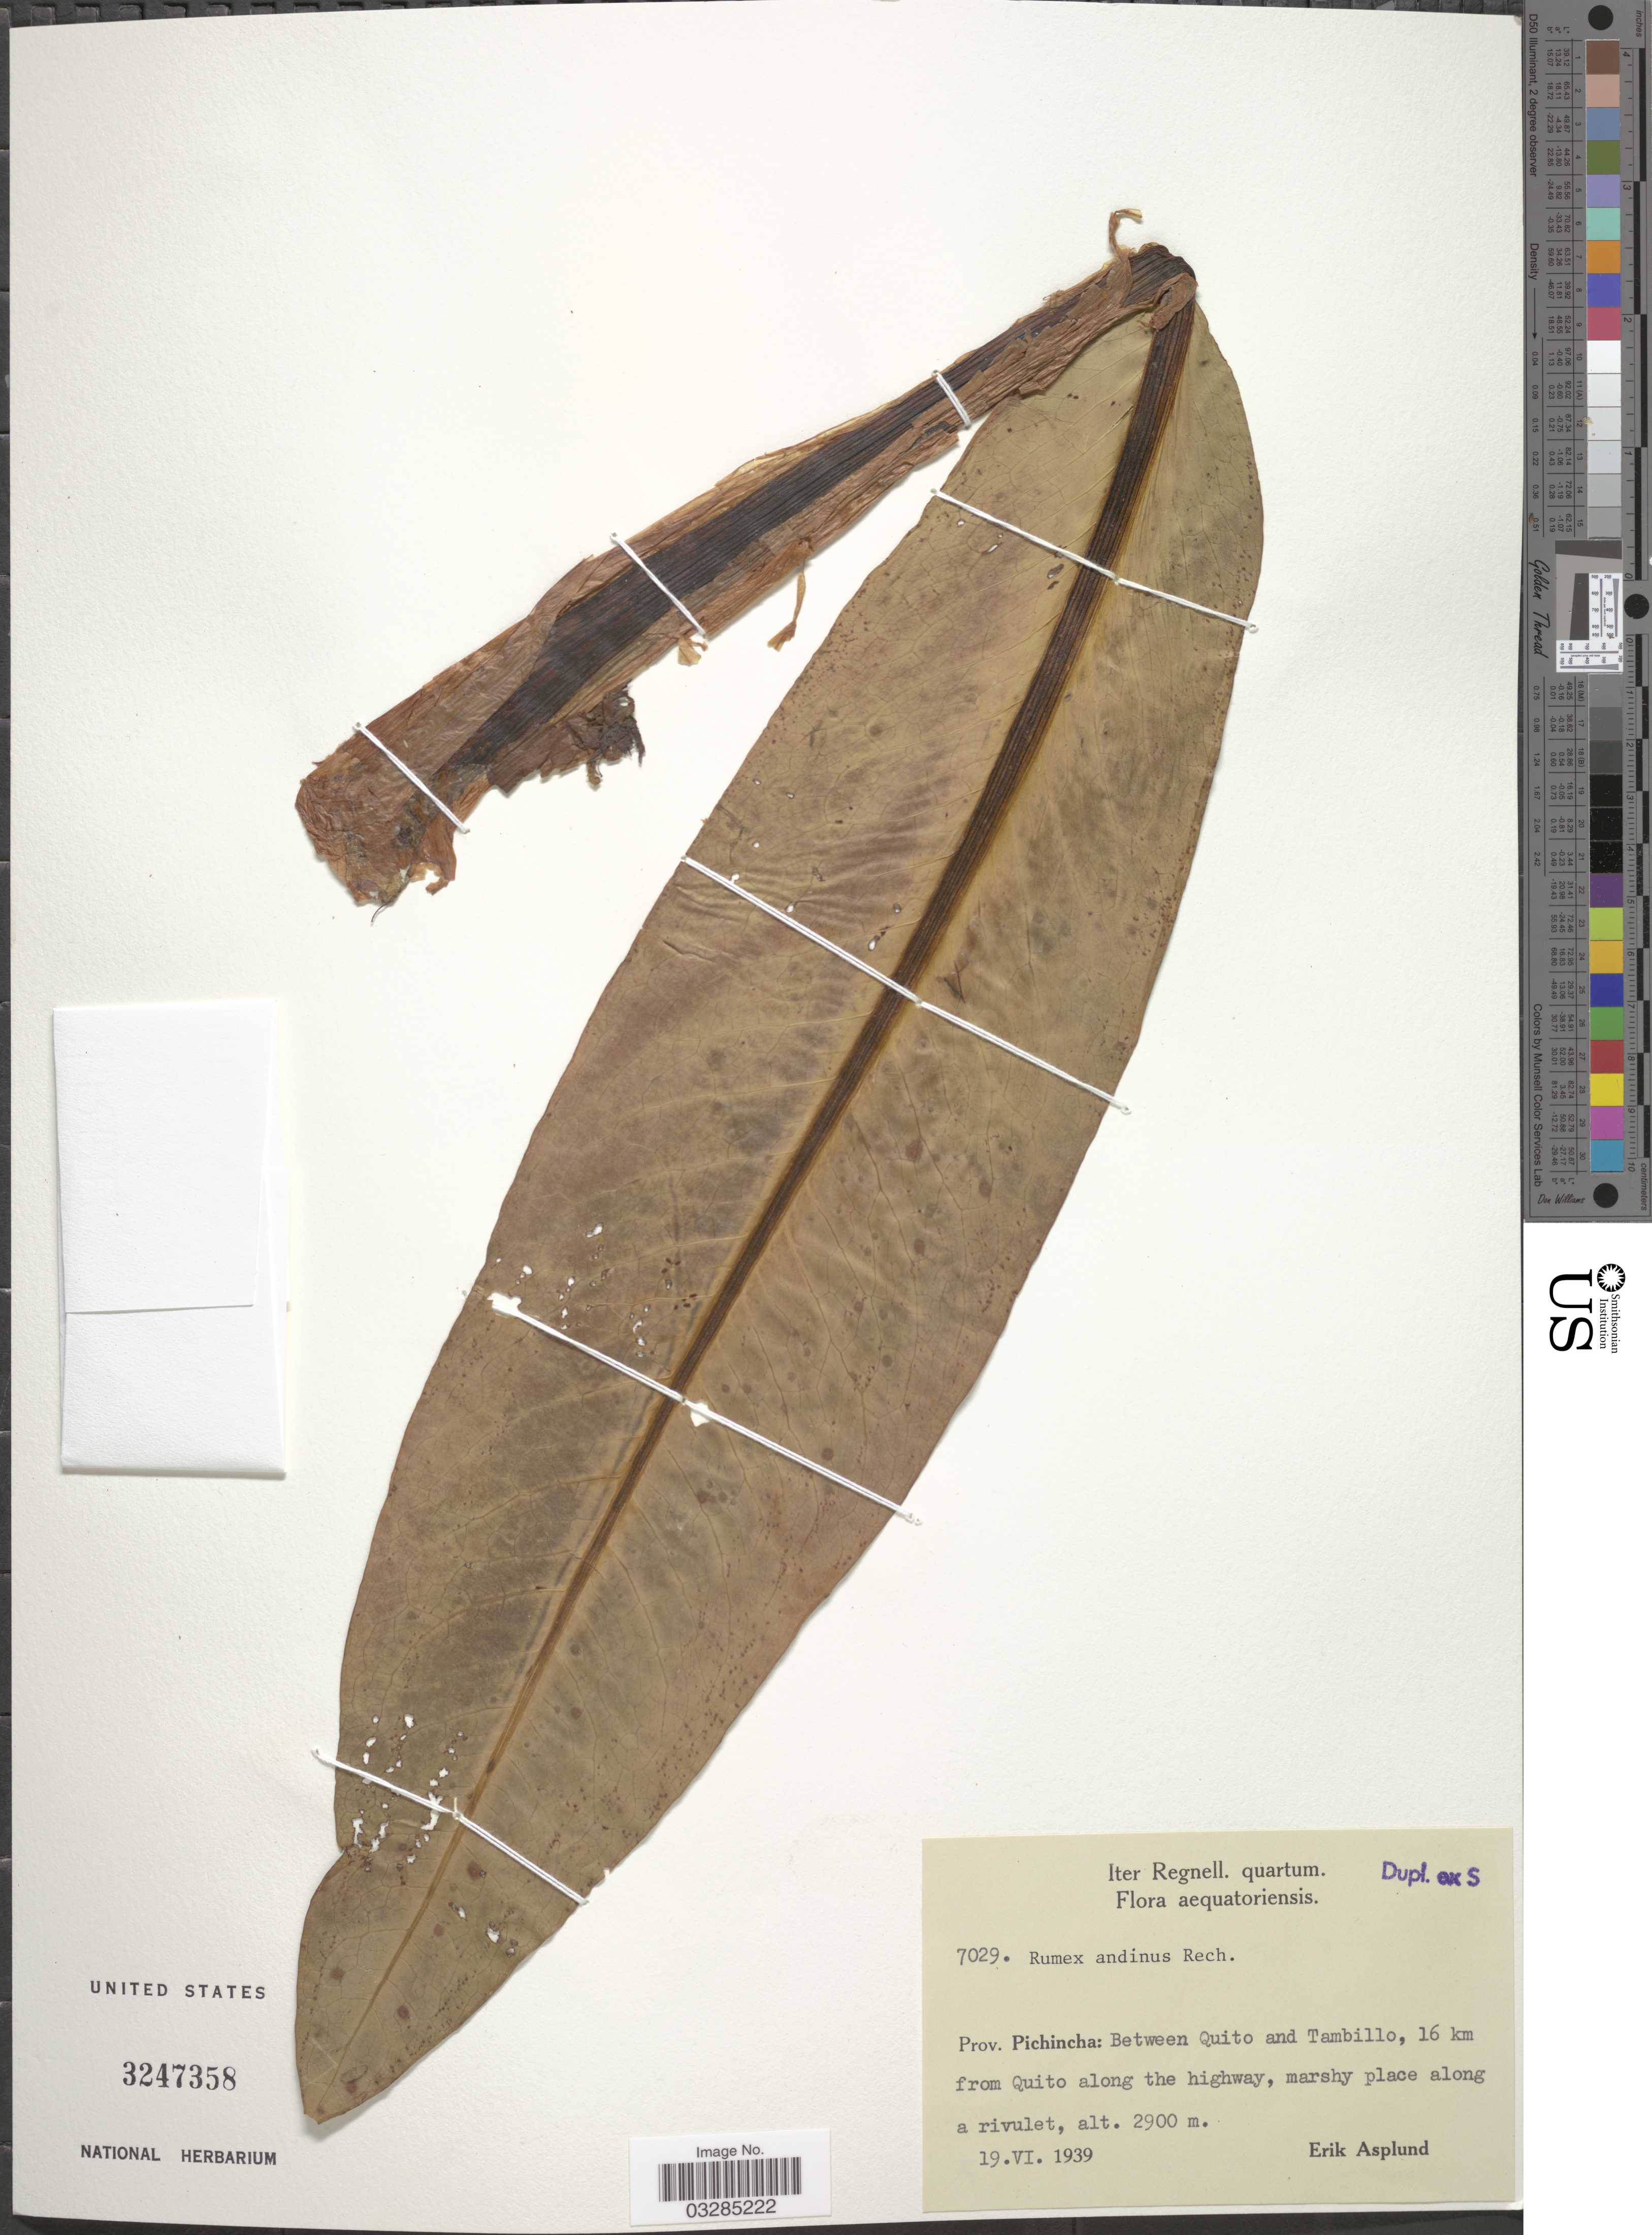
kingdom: Plantae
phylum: Tracheophyta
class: Magnoliopsida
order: Caryophyllales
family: Polygonaceae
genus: Rumex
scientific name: Rumex andinus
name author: Rech. f.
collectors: E. Asplund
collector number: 7029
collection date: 1939-06-19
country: Ecuador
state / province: Pichincha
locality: Aequatoriensis. Between Quito and Tambillo, 16 km from Quito along the highway.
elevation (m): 2900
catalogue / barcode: US 3247358